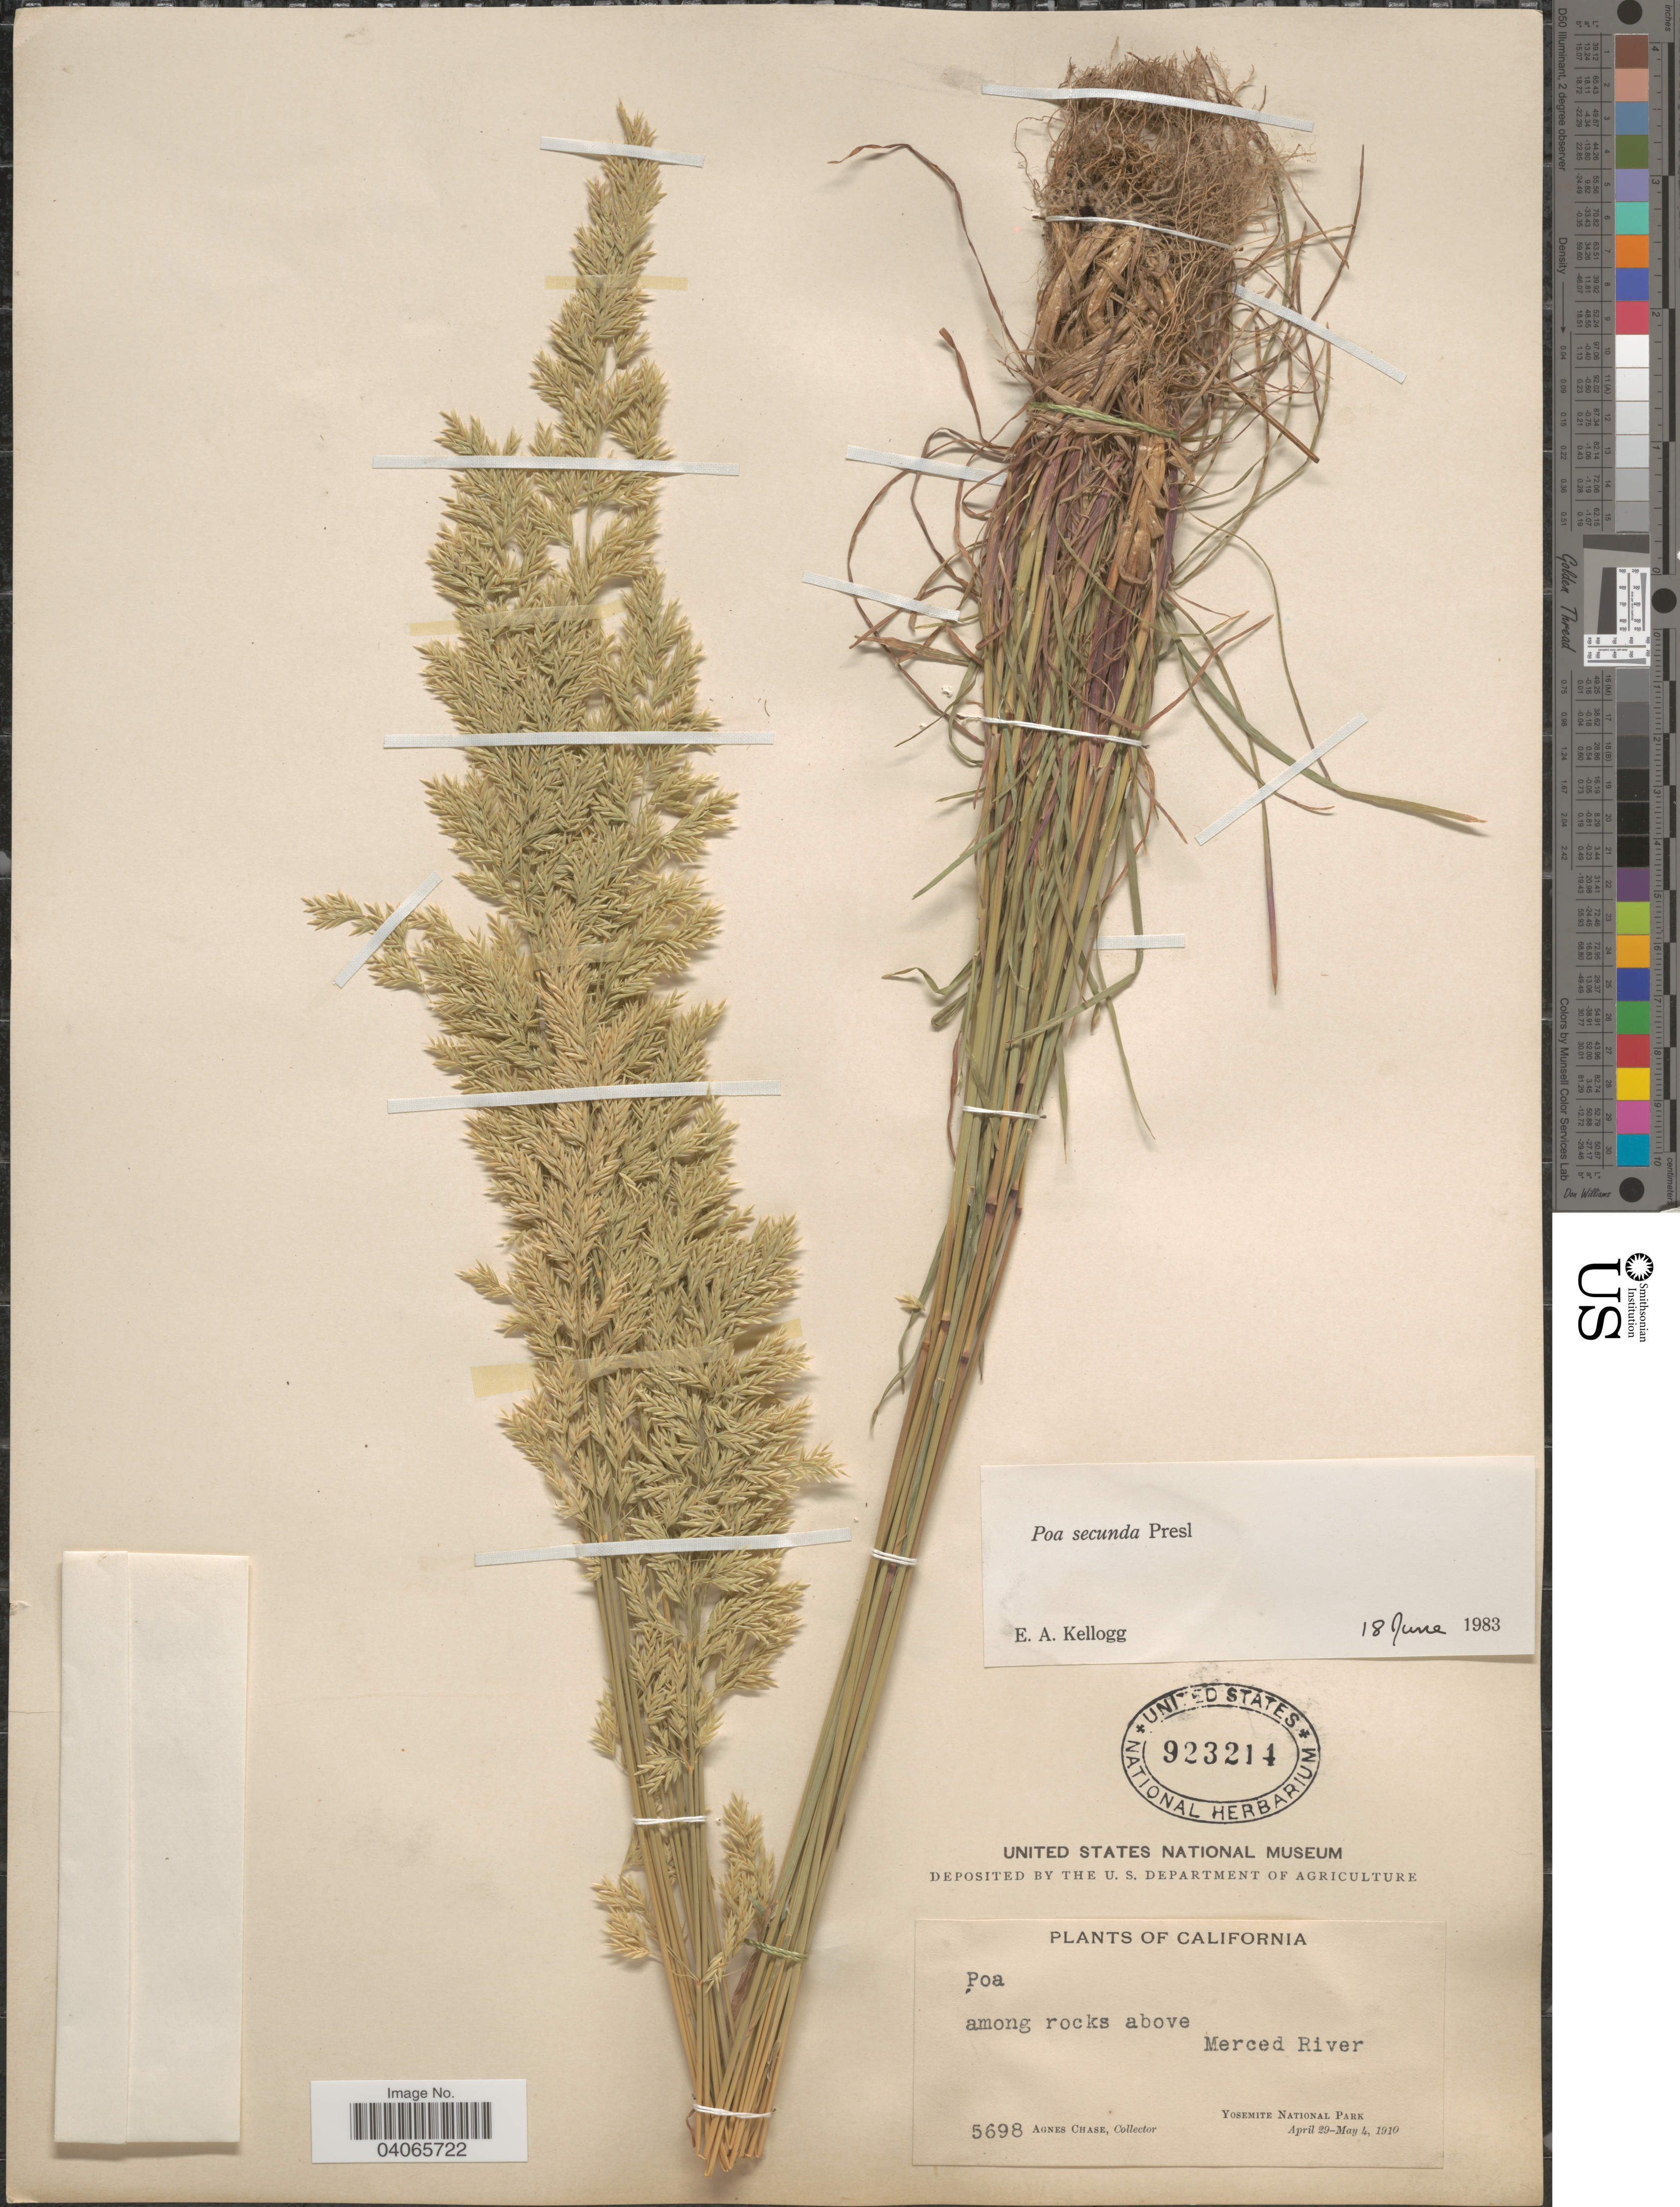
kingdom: Plantae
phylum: Tracheophyta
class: Liliopsida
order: Poales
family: Poaceae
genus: Poa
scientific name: Poa secunda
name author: J. Presl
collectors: A. Chase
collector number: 5698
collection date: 1910-04-29/1910-05-04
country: United States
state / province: California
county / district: Mariposa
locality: Among rocks above Merced River. Yosemite National Park.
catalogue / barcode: US 923214